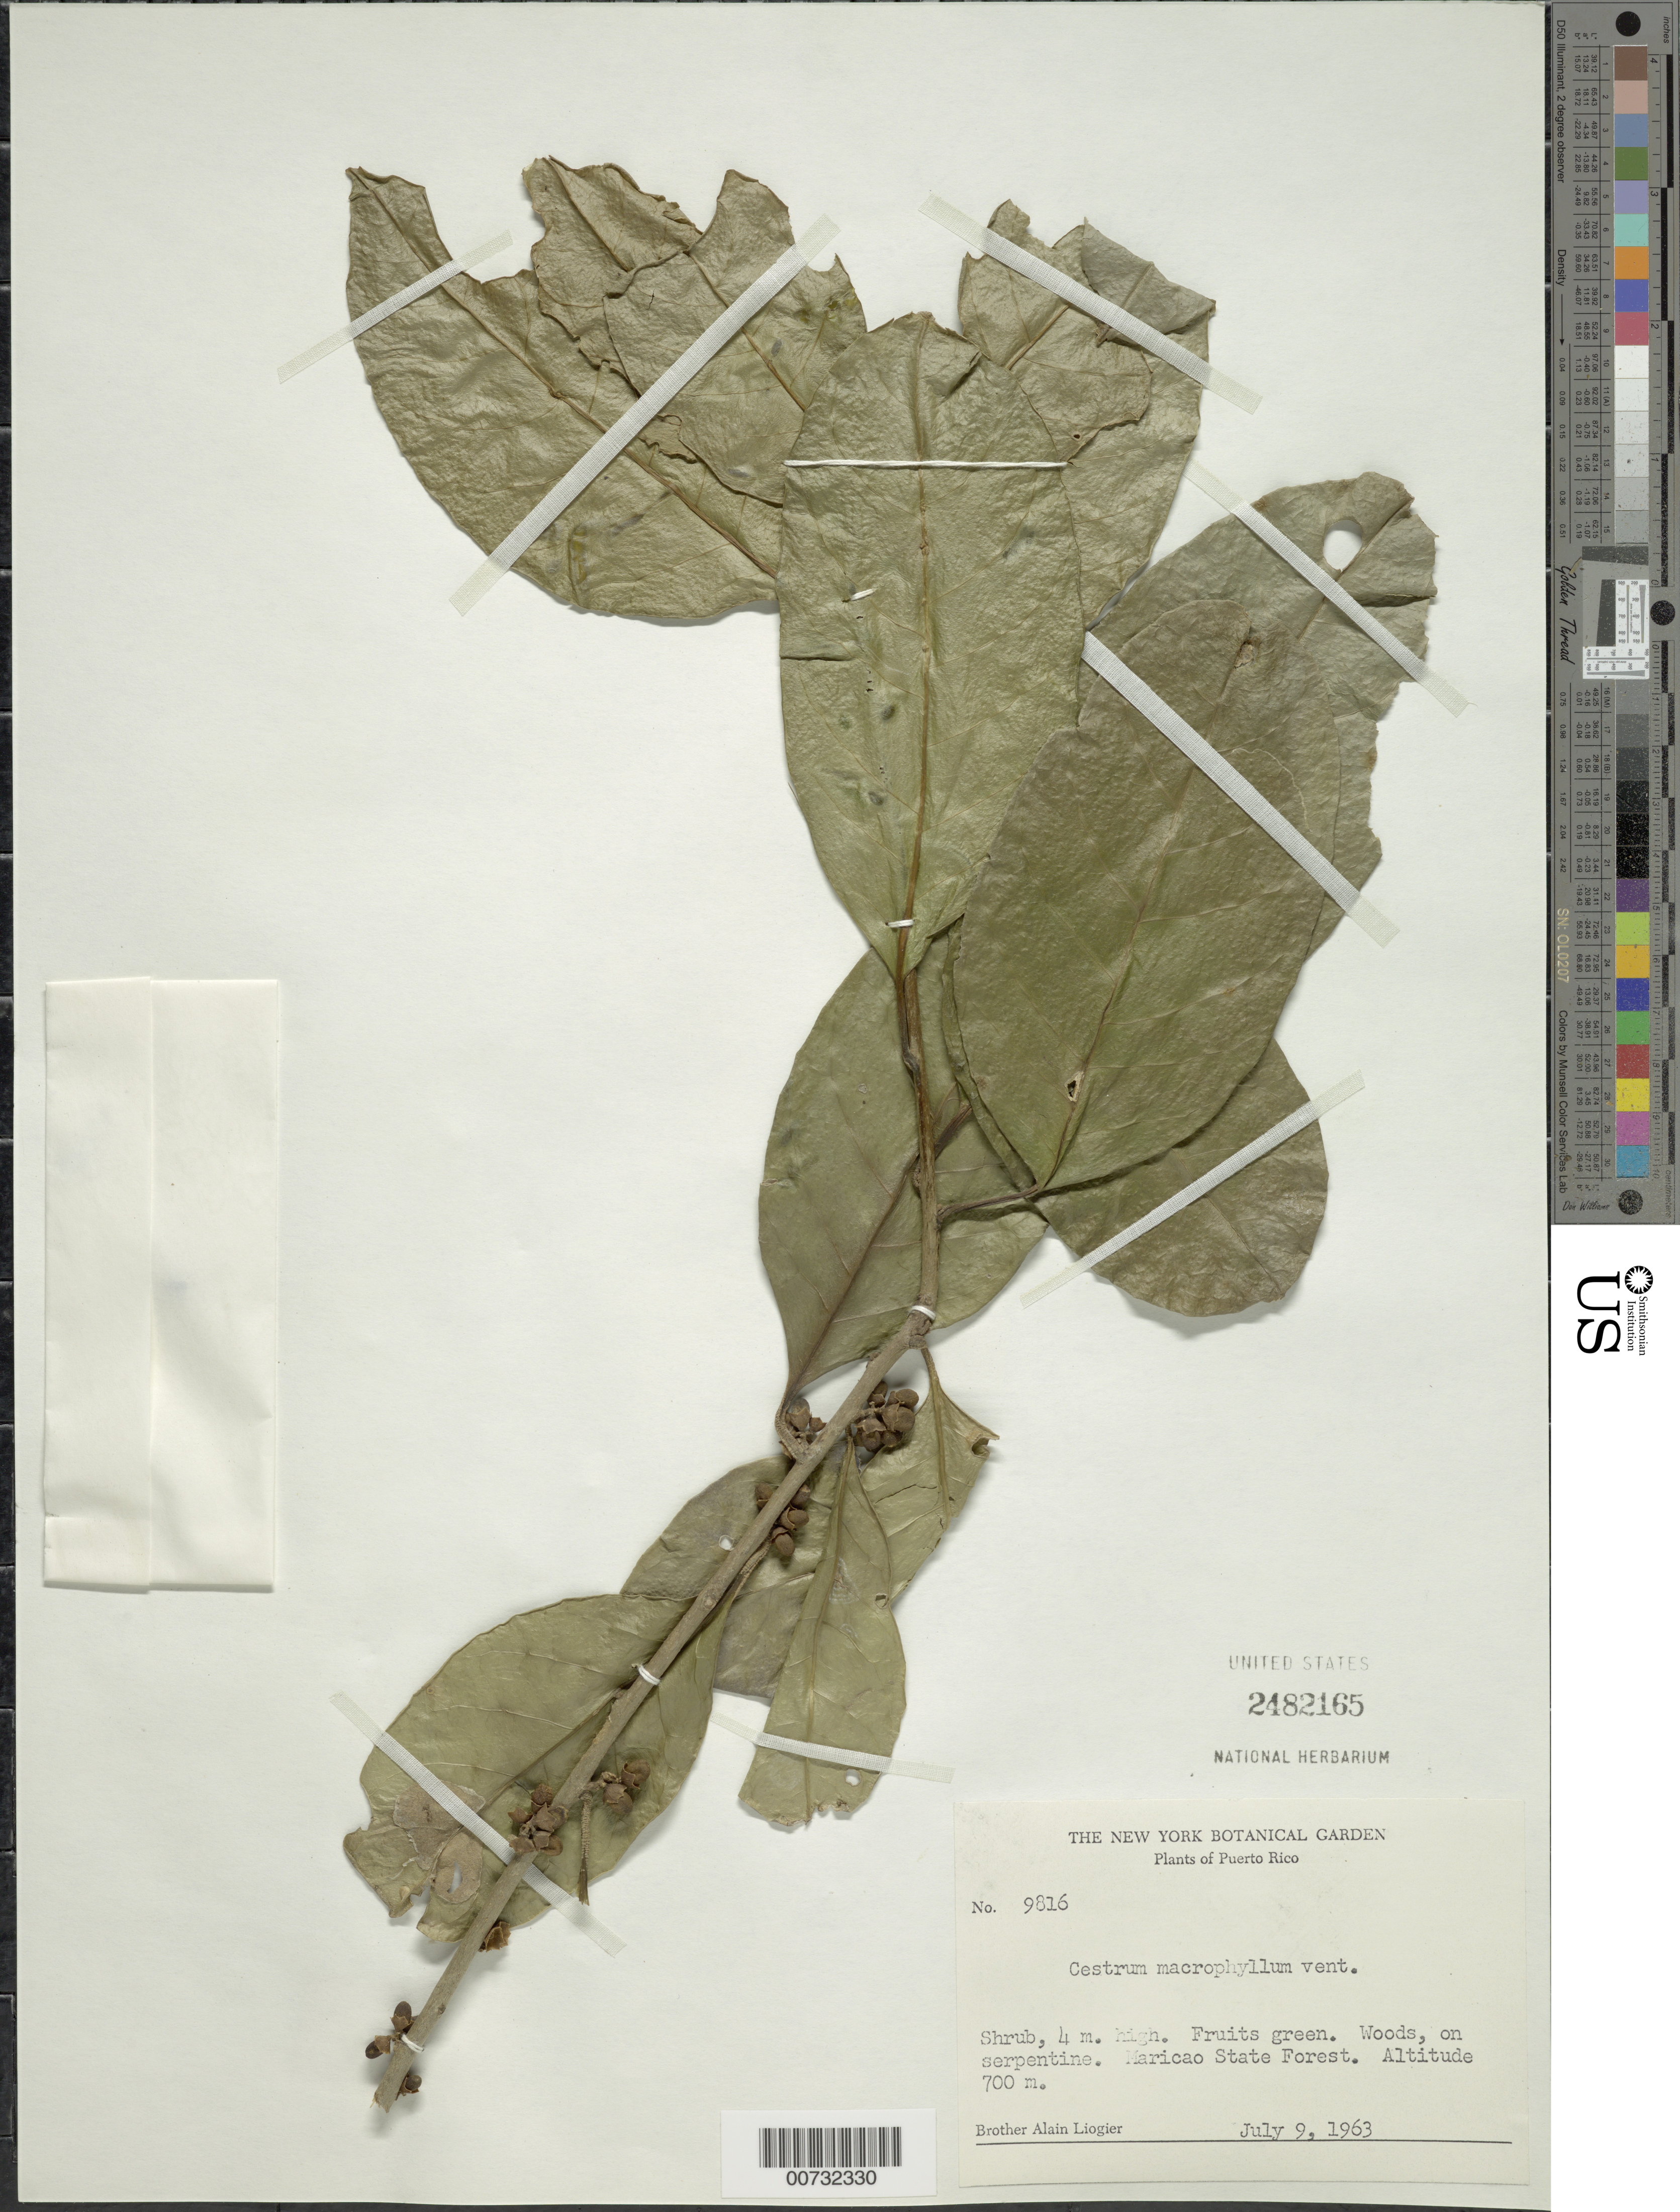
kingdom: Plantae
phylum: Tracheophyta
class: Magnoliopsida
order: Solanales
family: Solanaceae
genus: Cestrum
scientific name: Cestrum macrophyllum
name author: Vent.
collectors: A. H. Liogier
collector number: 9816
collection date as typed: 09 Jul 1963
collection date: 1963-07-09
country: Puerto Rico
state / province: Maricao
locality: Maricao State Forest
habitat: Woods, on serpentine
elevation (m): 700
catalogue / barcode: US 2482165